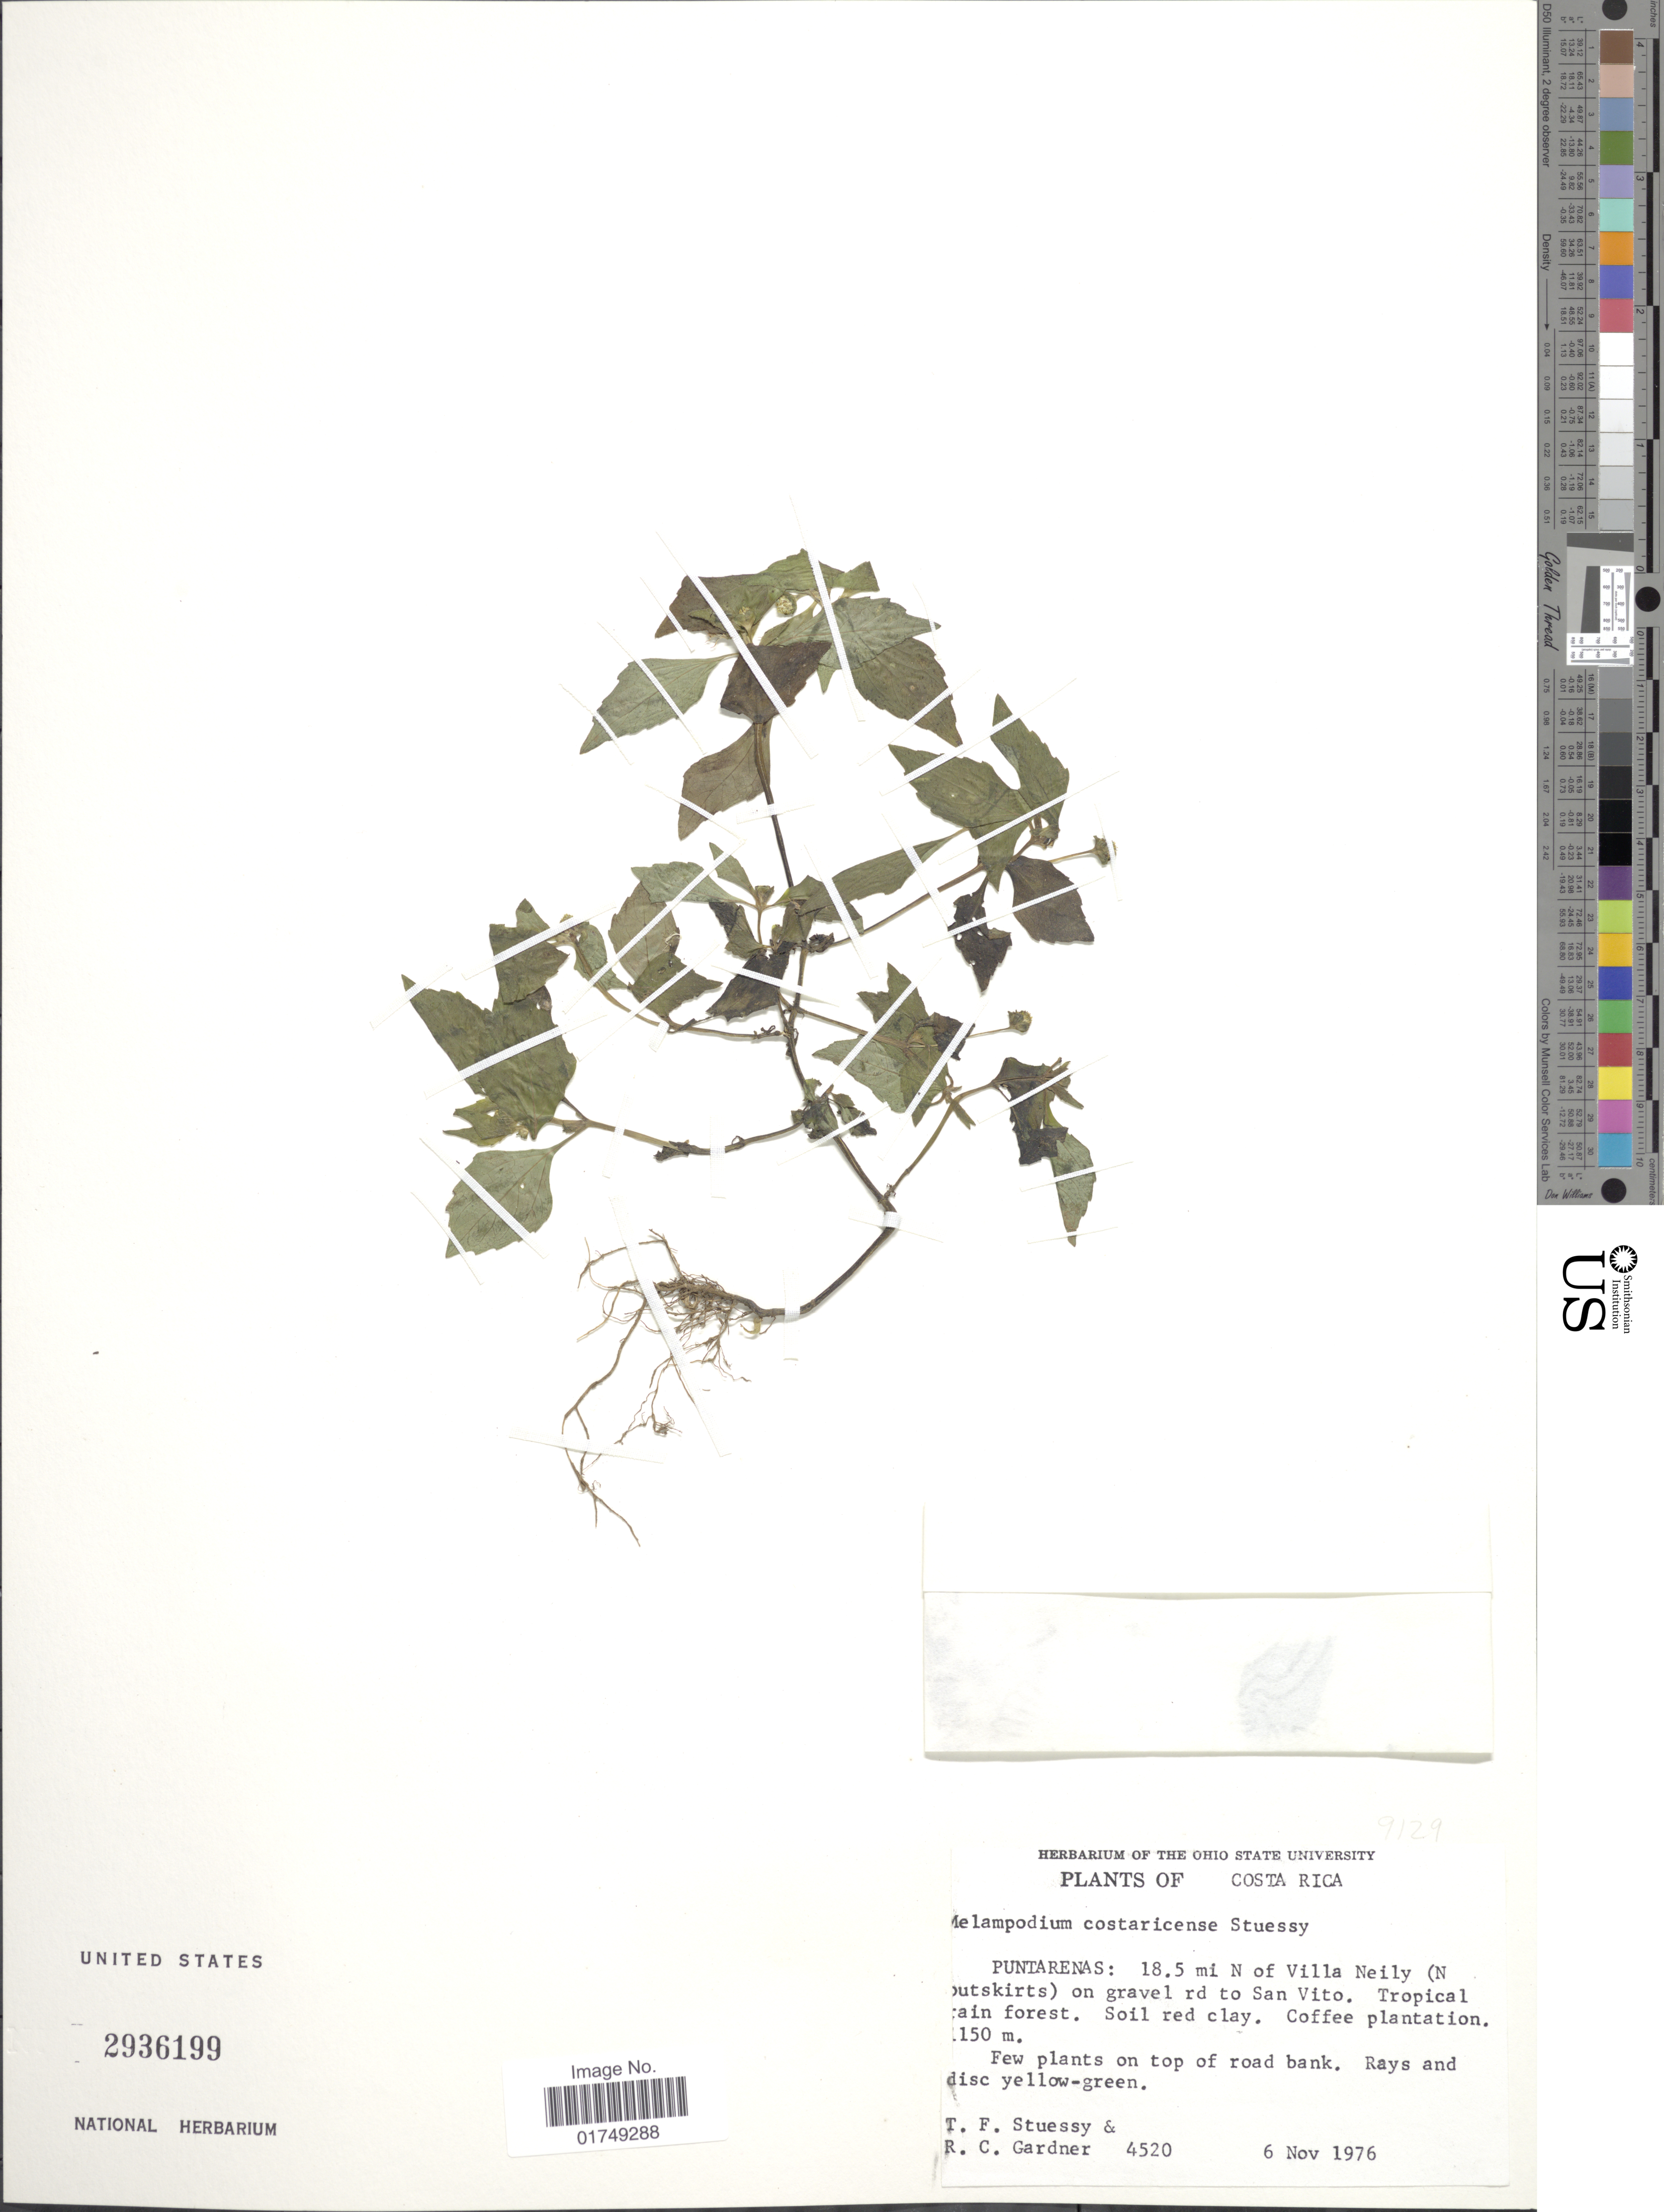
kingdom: Plantae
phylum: Tracheophyta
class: Magnoliopsida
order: Asterales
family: Asteraceae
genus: Melampodium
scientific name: Melampodium costaricense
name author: Stuessy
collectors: T. Stuessy & R. C. Gardner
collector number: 4520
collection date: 1976-11-06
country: Costa Rica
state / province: Puntarenas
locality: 18.5 mi N of Villa Neily (N outskirts) on gravel rd to San Vito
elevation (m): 150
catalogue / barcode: US 2936199